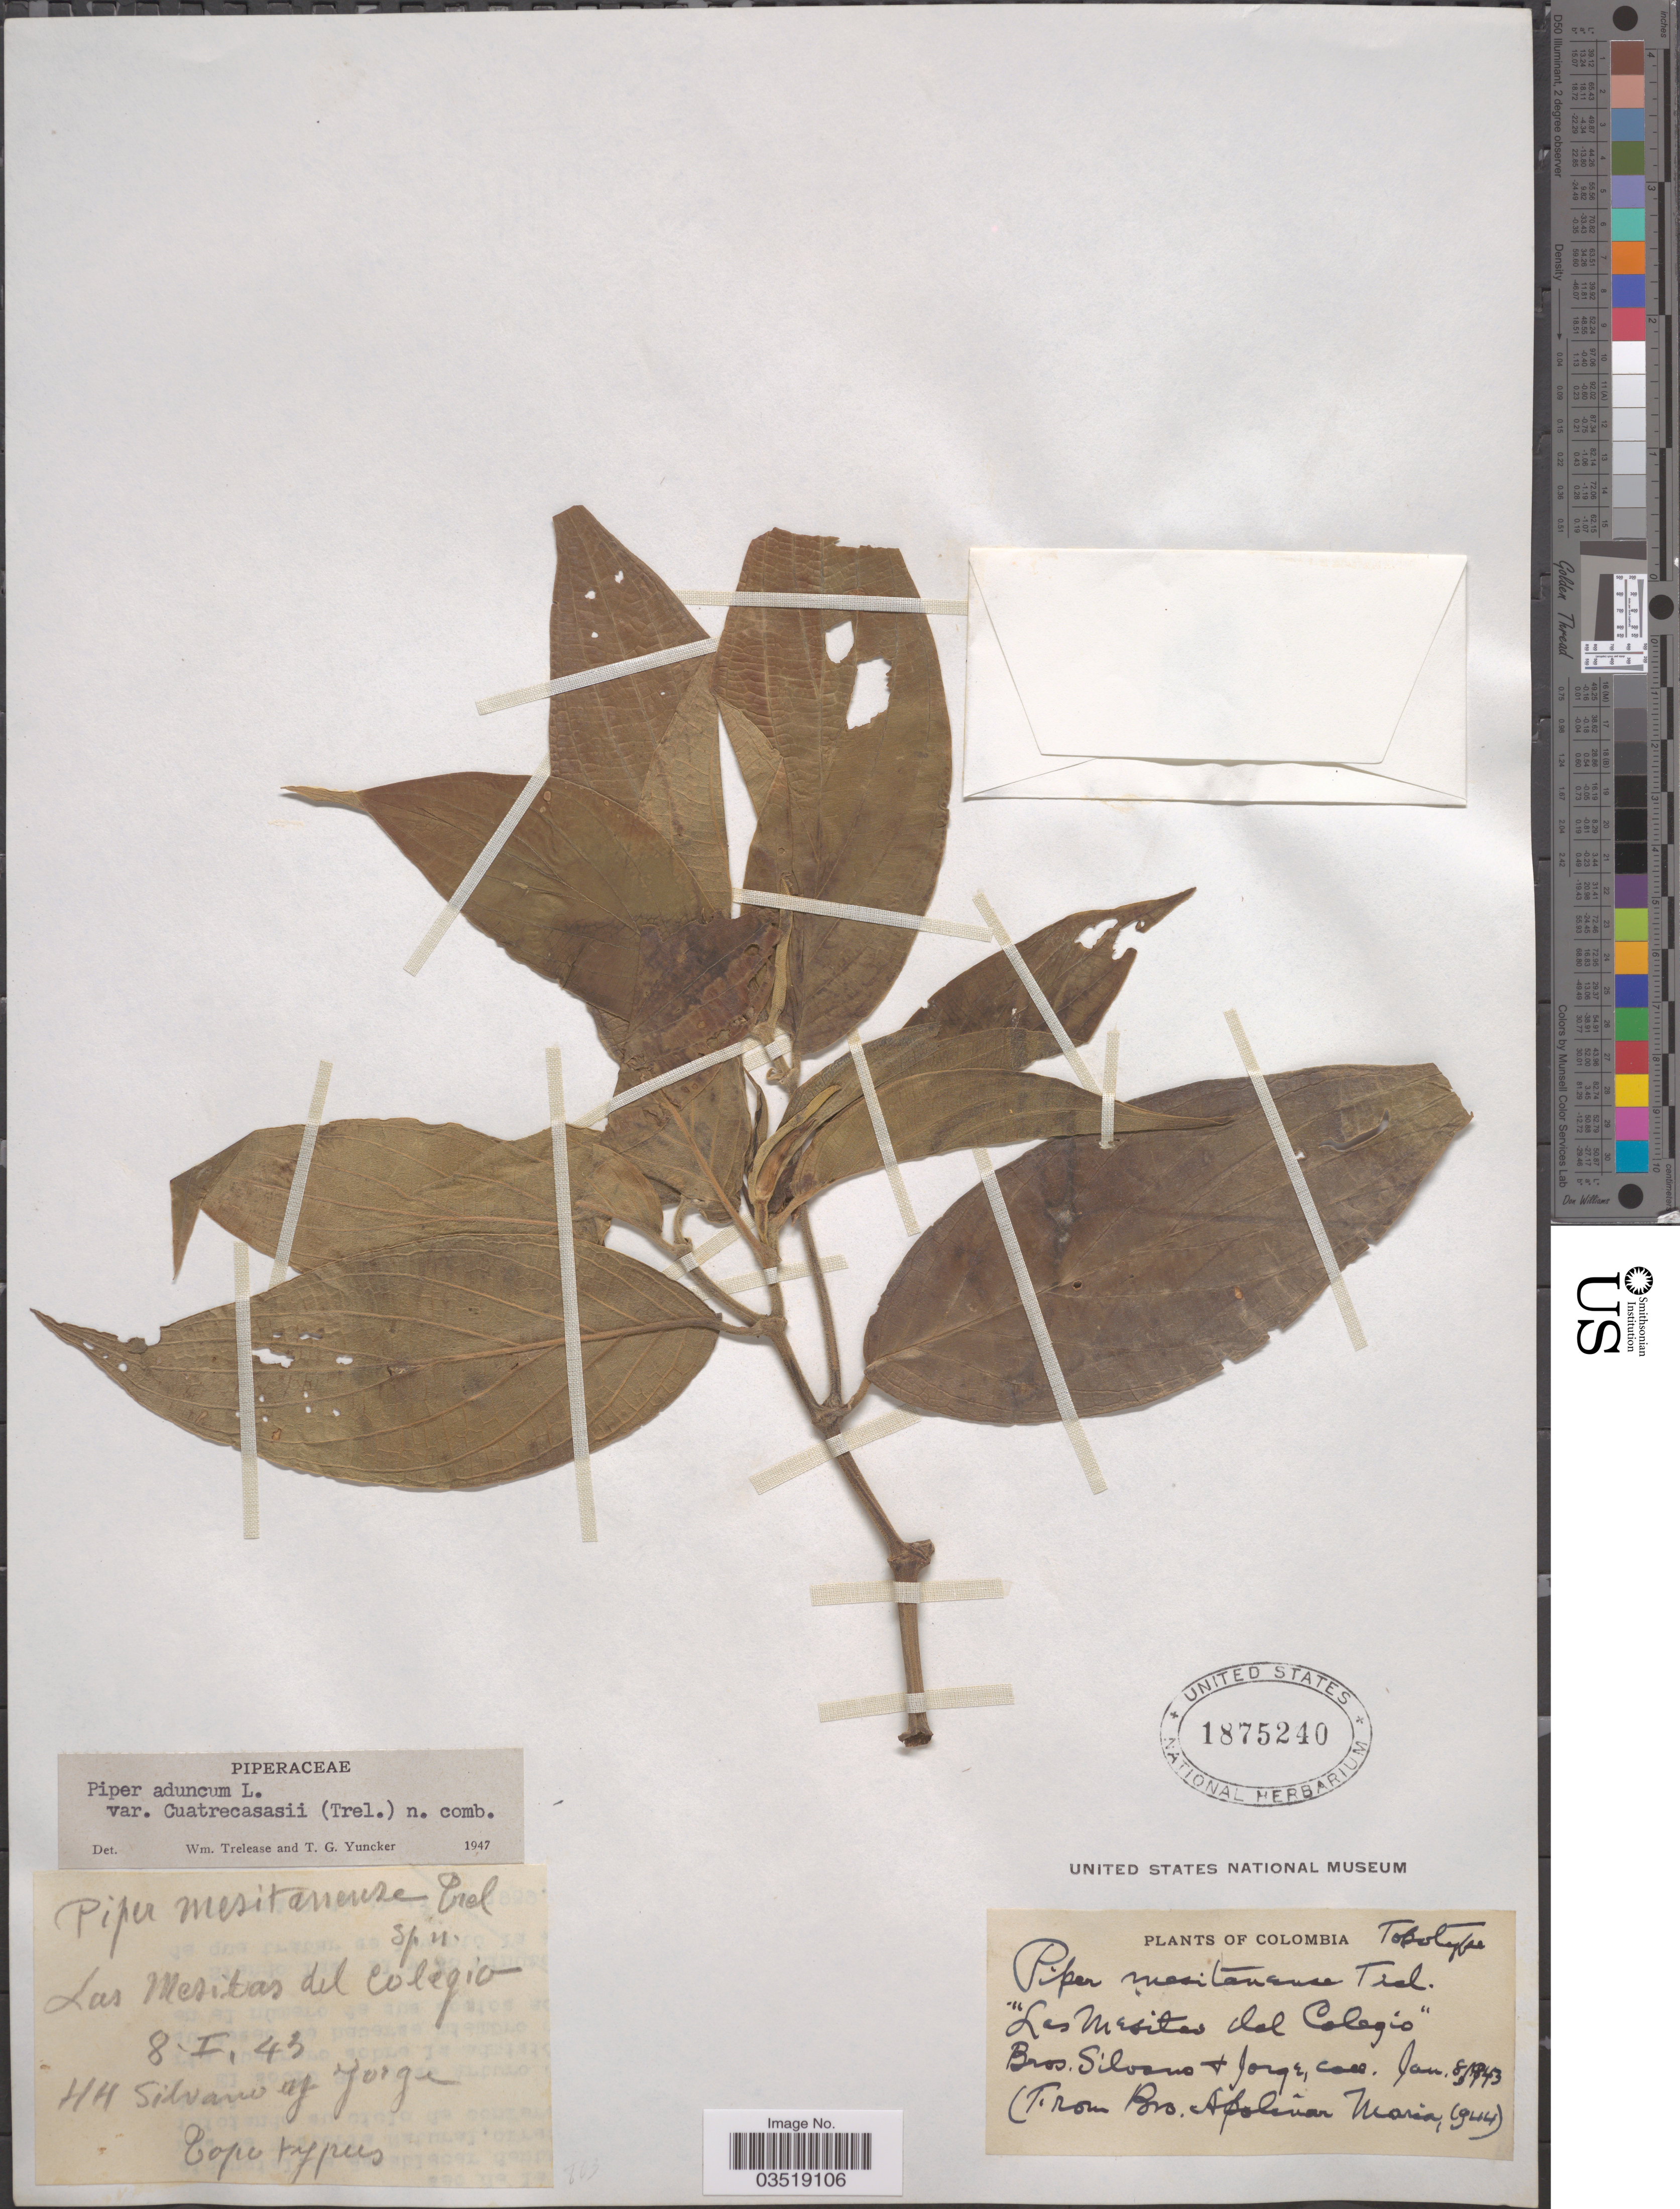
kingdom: Plantae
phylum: Tracheophyta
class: Magnoliopsida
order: Piperales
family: Piperaceae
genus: Piper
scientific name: Piper aduncum var. cordulatum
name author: L.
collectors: Bros. Silvano & B. Jorge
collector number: C944*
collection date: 1943-01-08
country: Colombia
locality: Las mesitas del Colegio.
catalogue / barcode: US 1875240